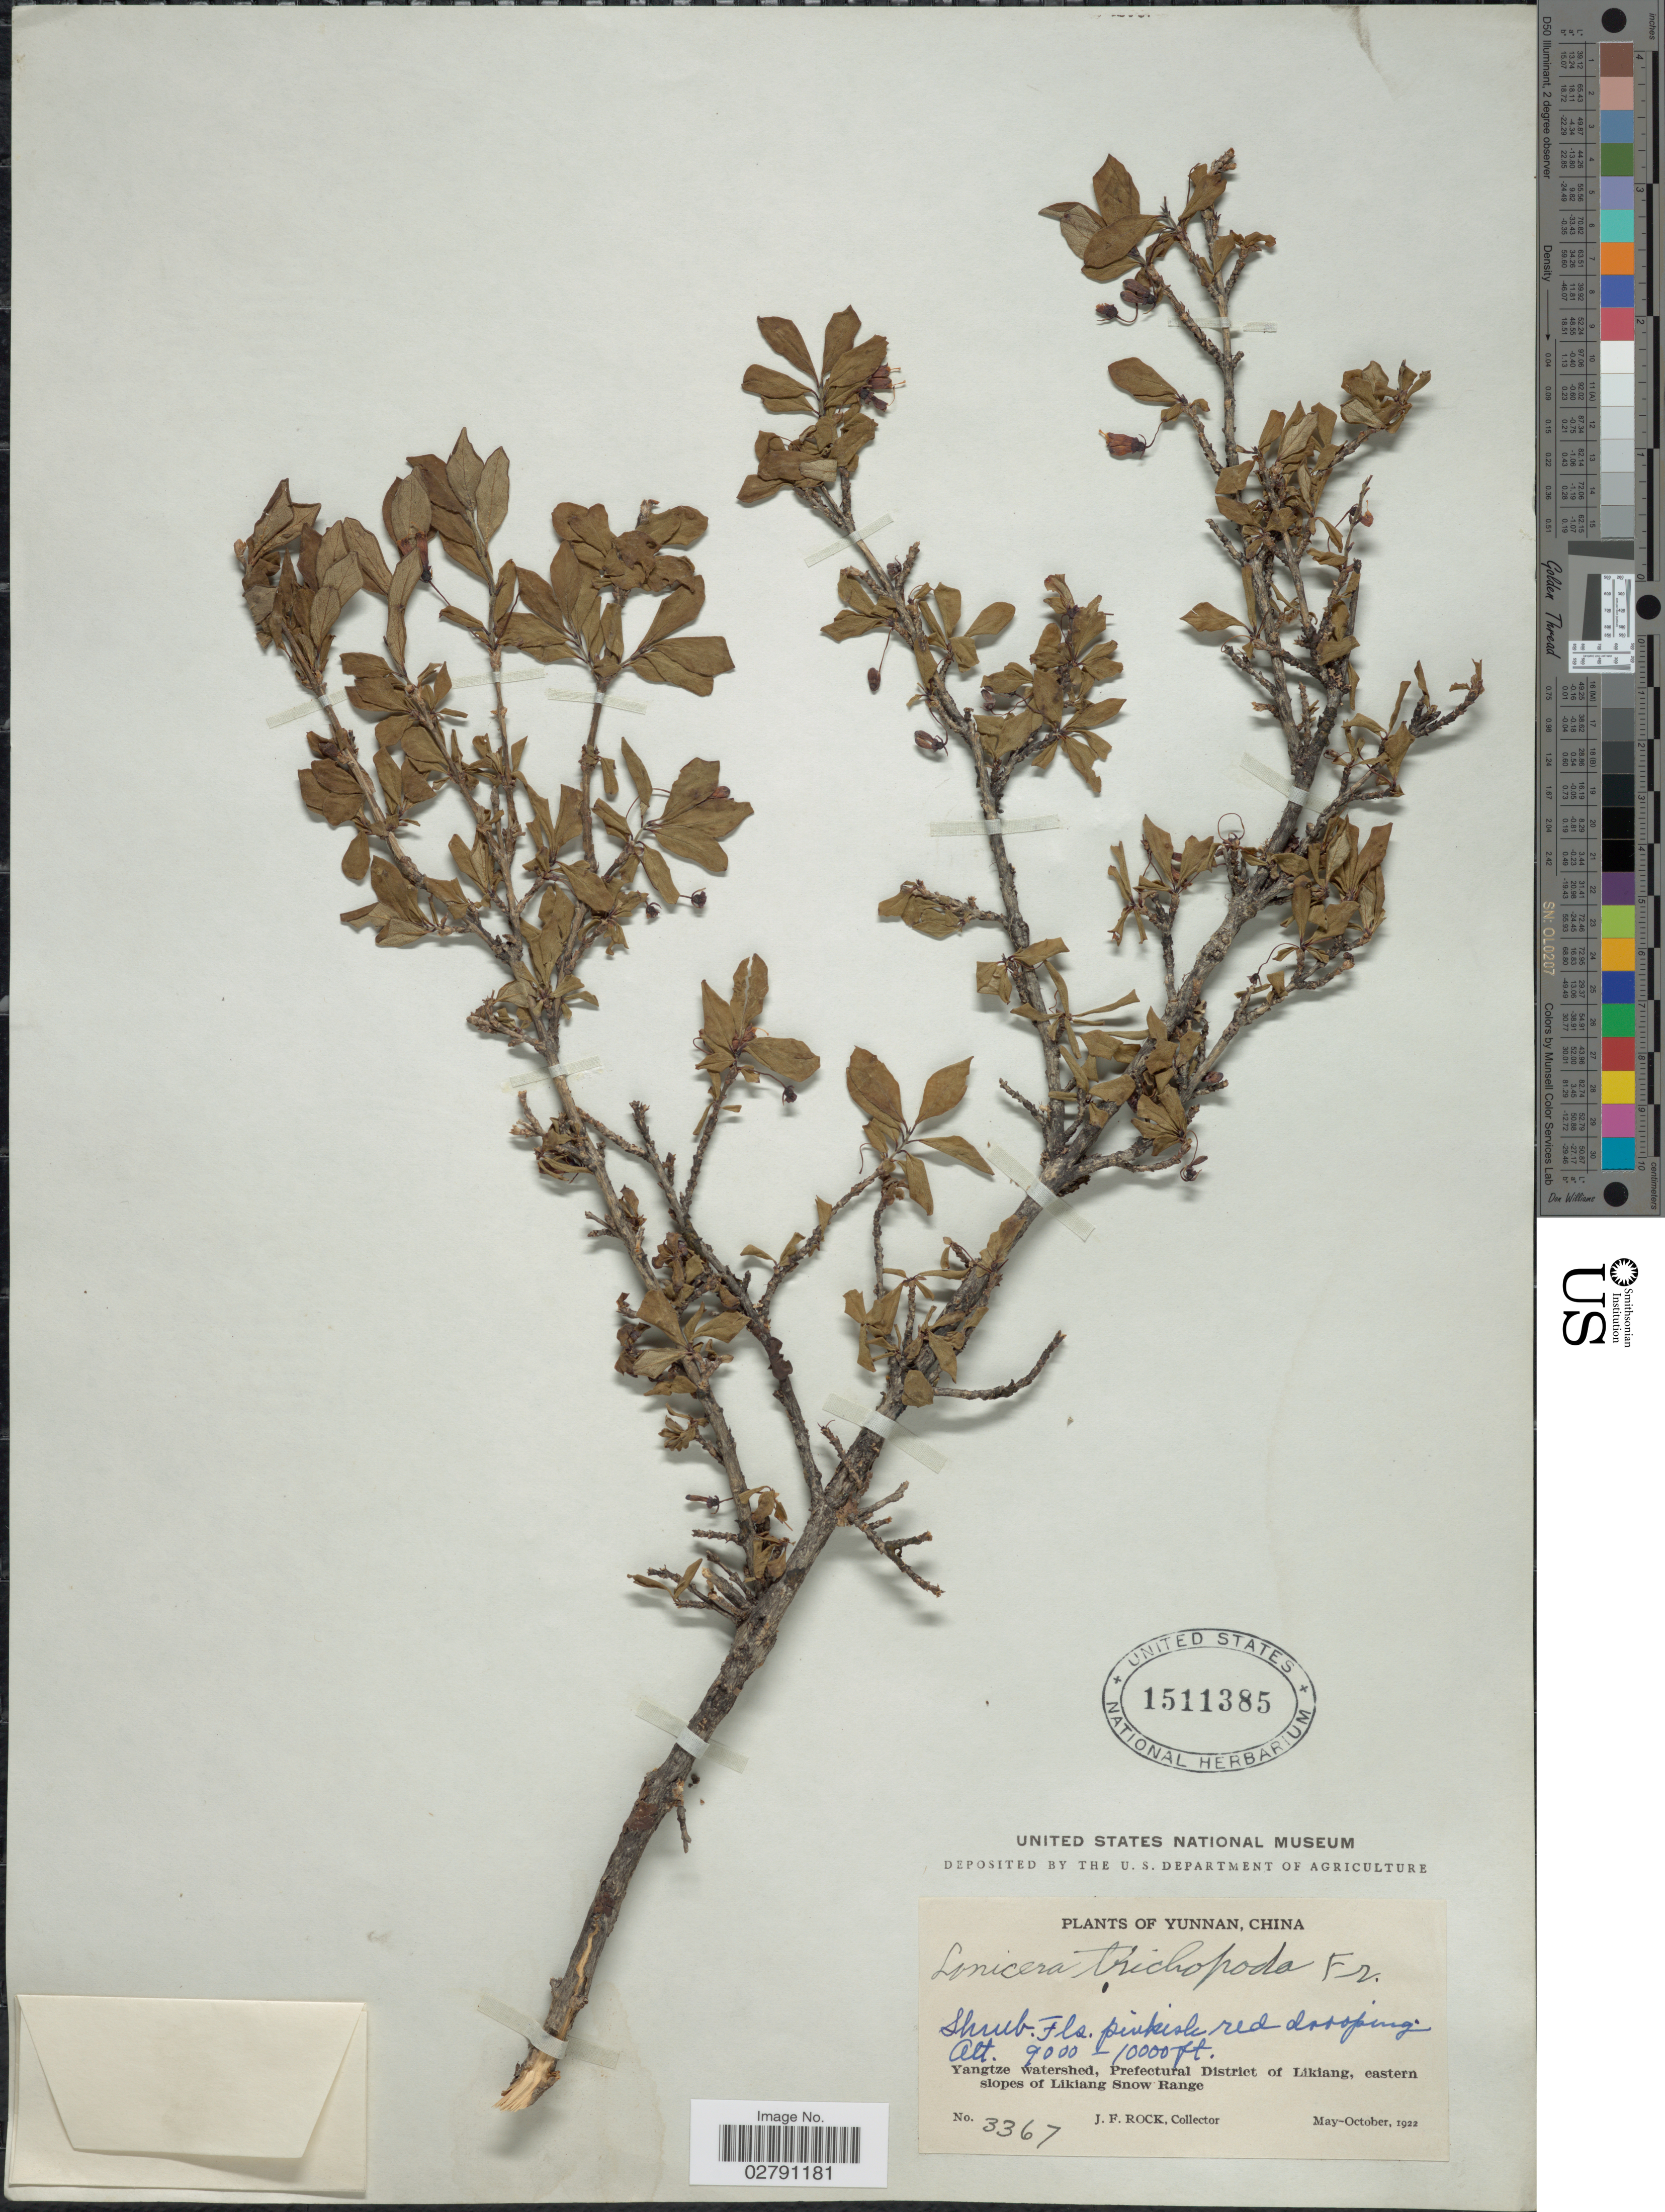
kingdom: Plantae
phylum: Tracheophyta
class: Magnoliopsida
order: Dipsacales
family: Caprifoliaceae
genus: Lonicera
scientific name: Lonicera trichopoda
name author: Franch.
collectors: J. Rock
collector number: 3367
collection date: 1922-05/1922-10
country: China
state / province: Yunnan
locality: Yangtze watershed, Prefectural District of Likiang, eastern slopes of Likiang Snow Range.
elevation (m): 2743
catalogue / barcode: US 1511385